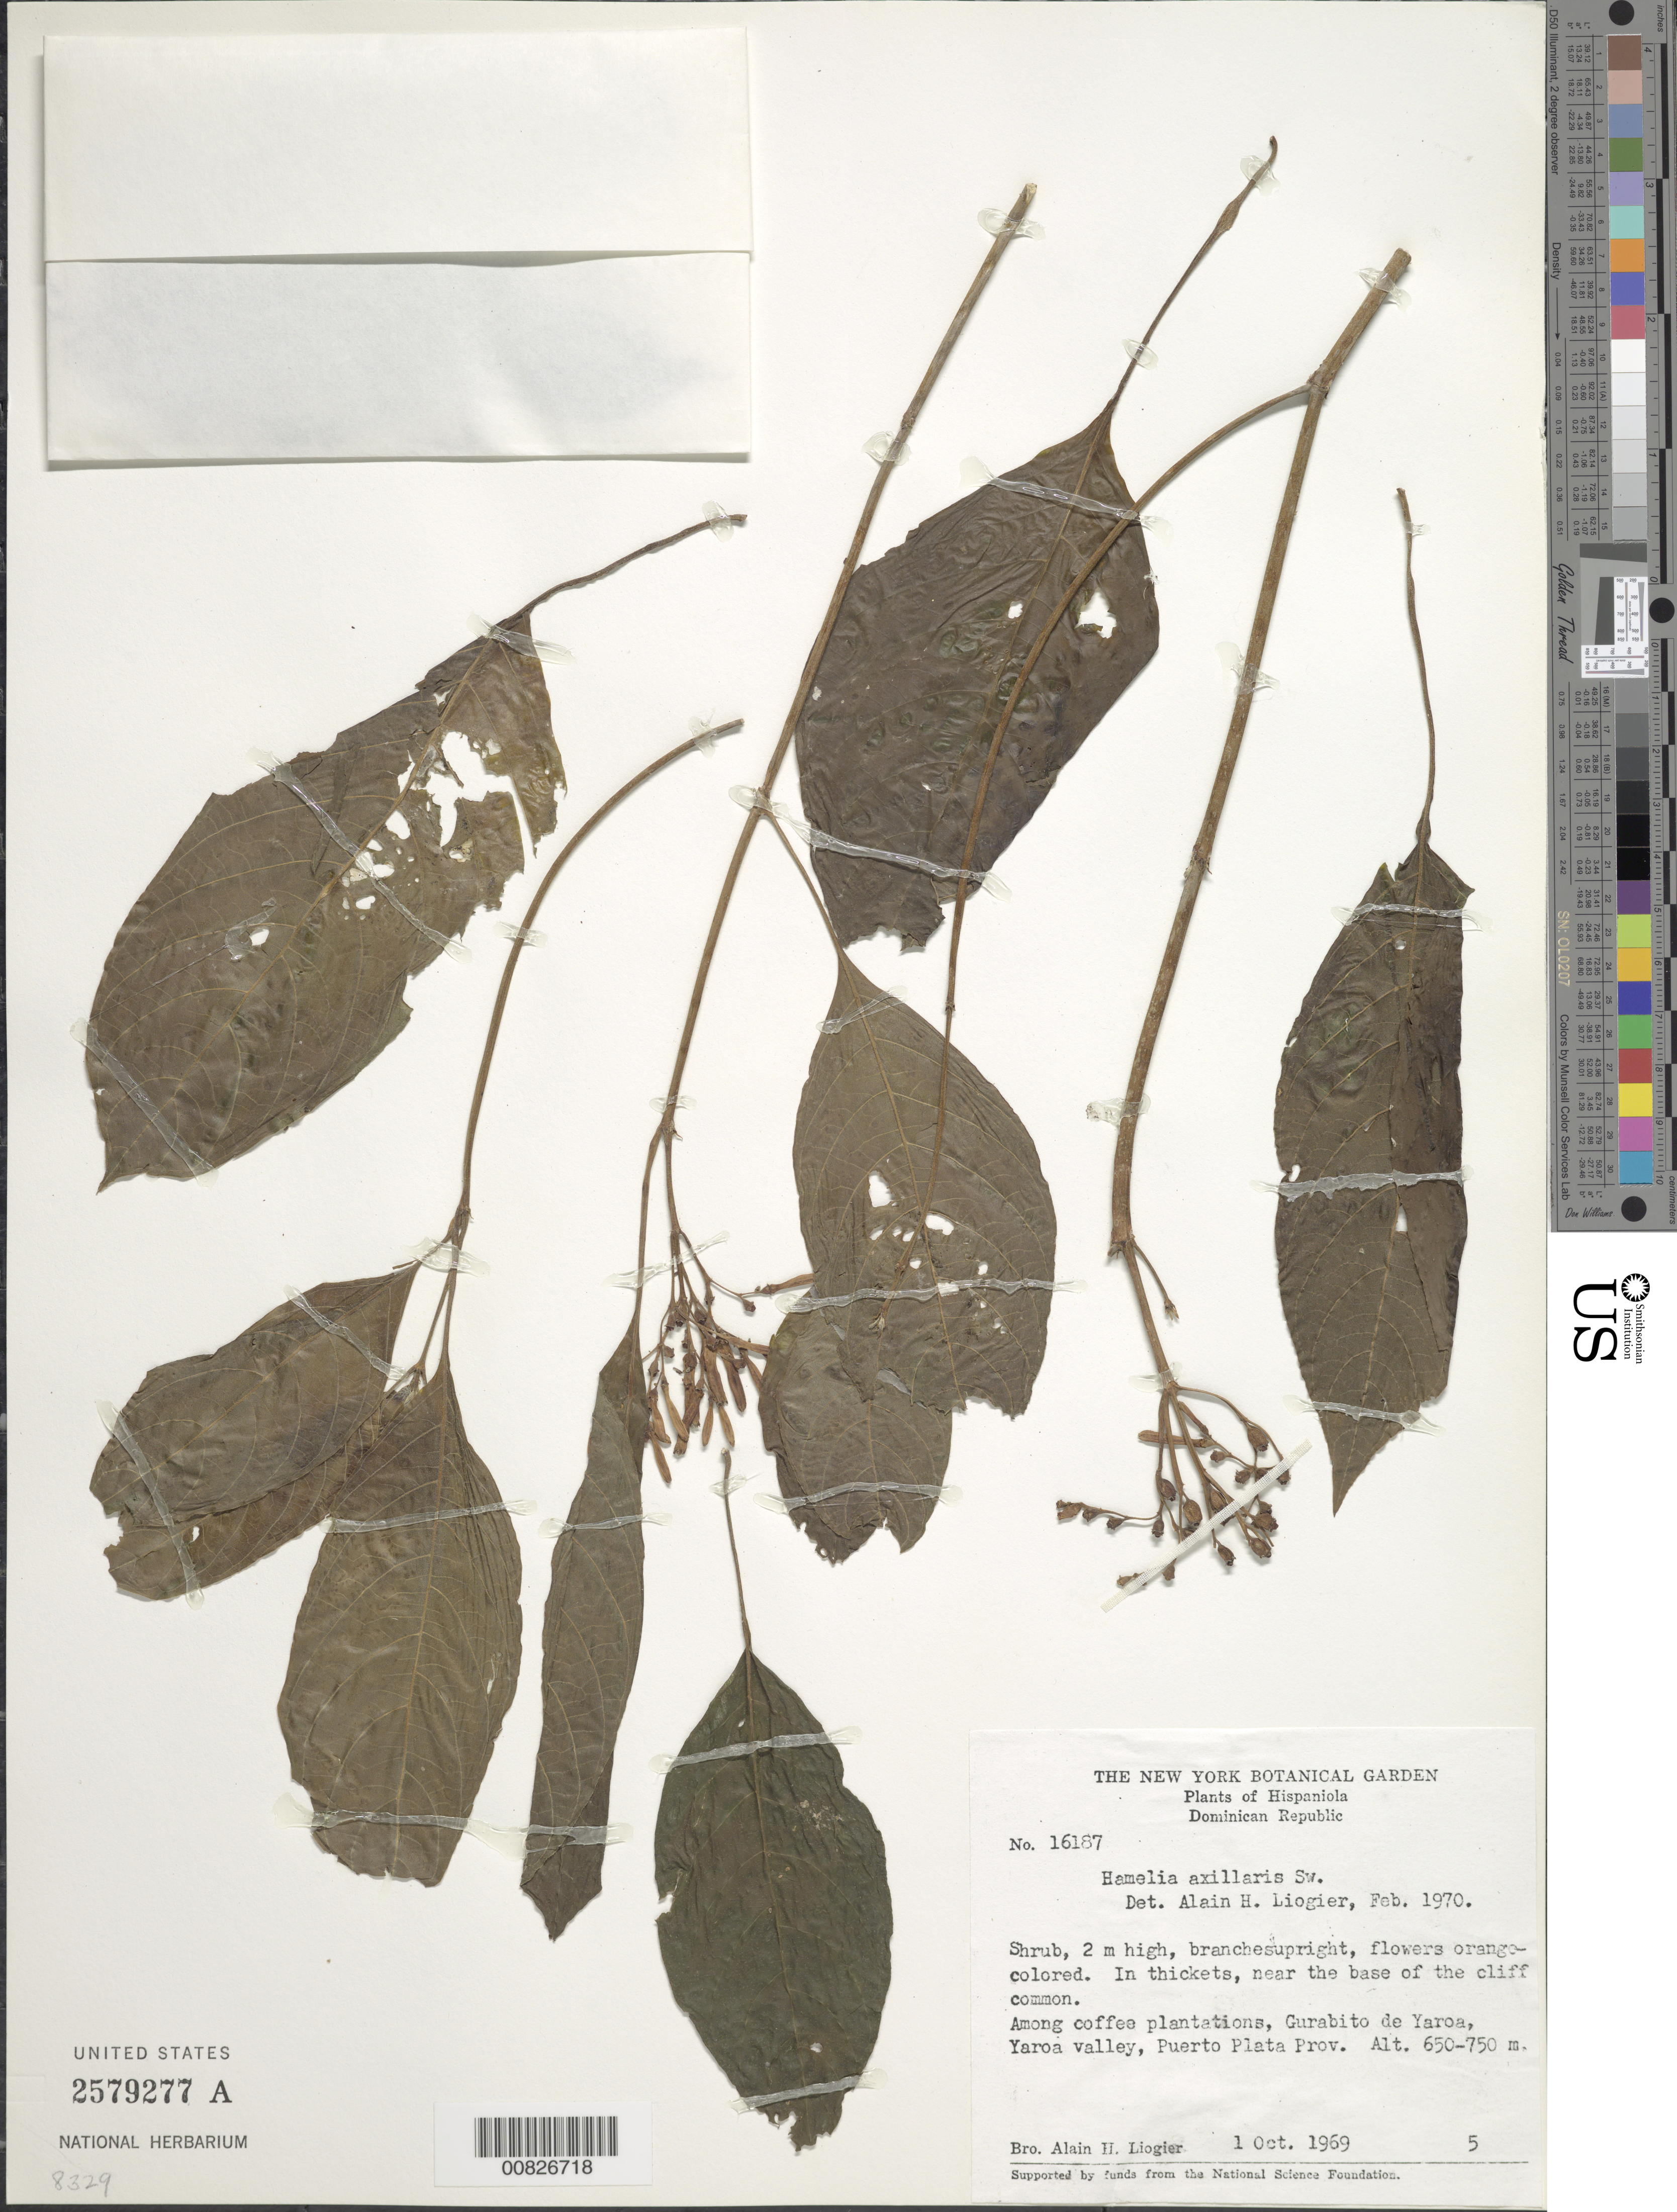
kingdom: Plantae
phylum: Tracheophyta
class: Magnoliopsida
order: Gentianales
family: Rubiaceae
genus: Hamelia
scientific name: Hamelia axillaris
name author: Sw.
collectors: A. H. Liogier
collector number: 16187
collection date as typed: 01 Oct 1969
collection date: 1969-10-01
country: Dominican Republic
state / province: Puerto Plata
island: Hispaniola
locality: Gurabito de Yaroa, Yaroa Valley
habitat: In thickets, near cliff base among coffee plantations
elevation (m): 650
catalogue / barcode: US 2579277